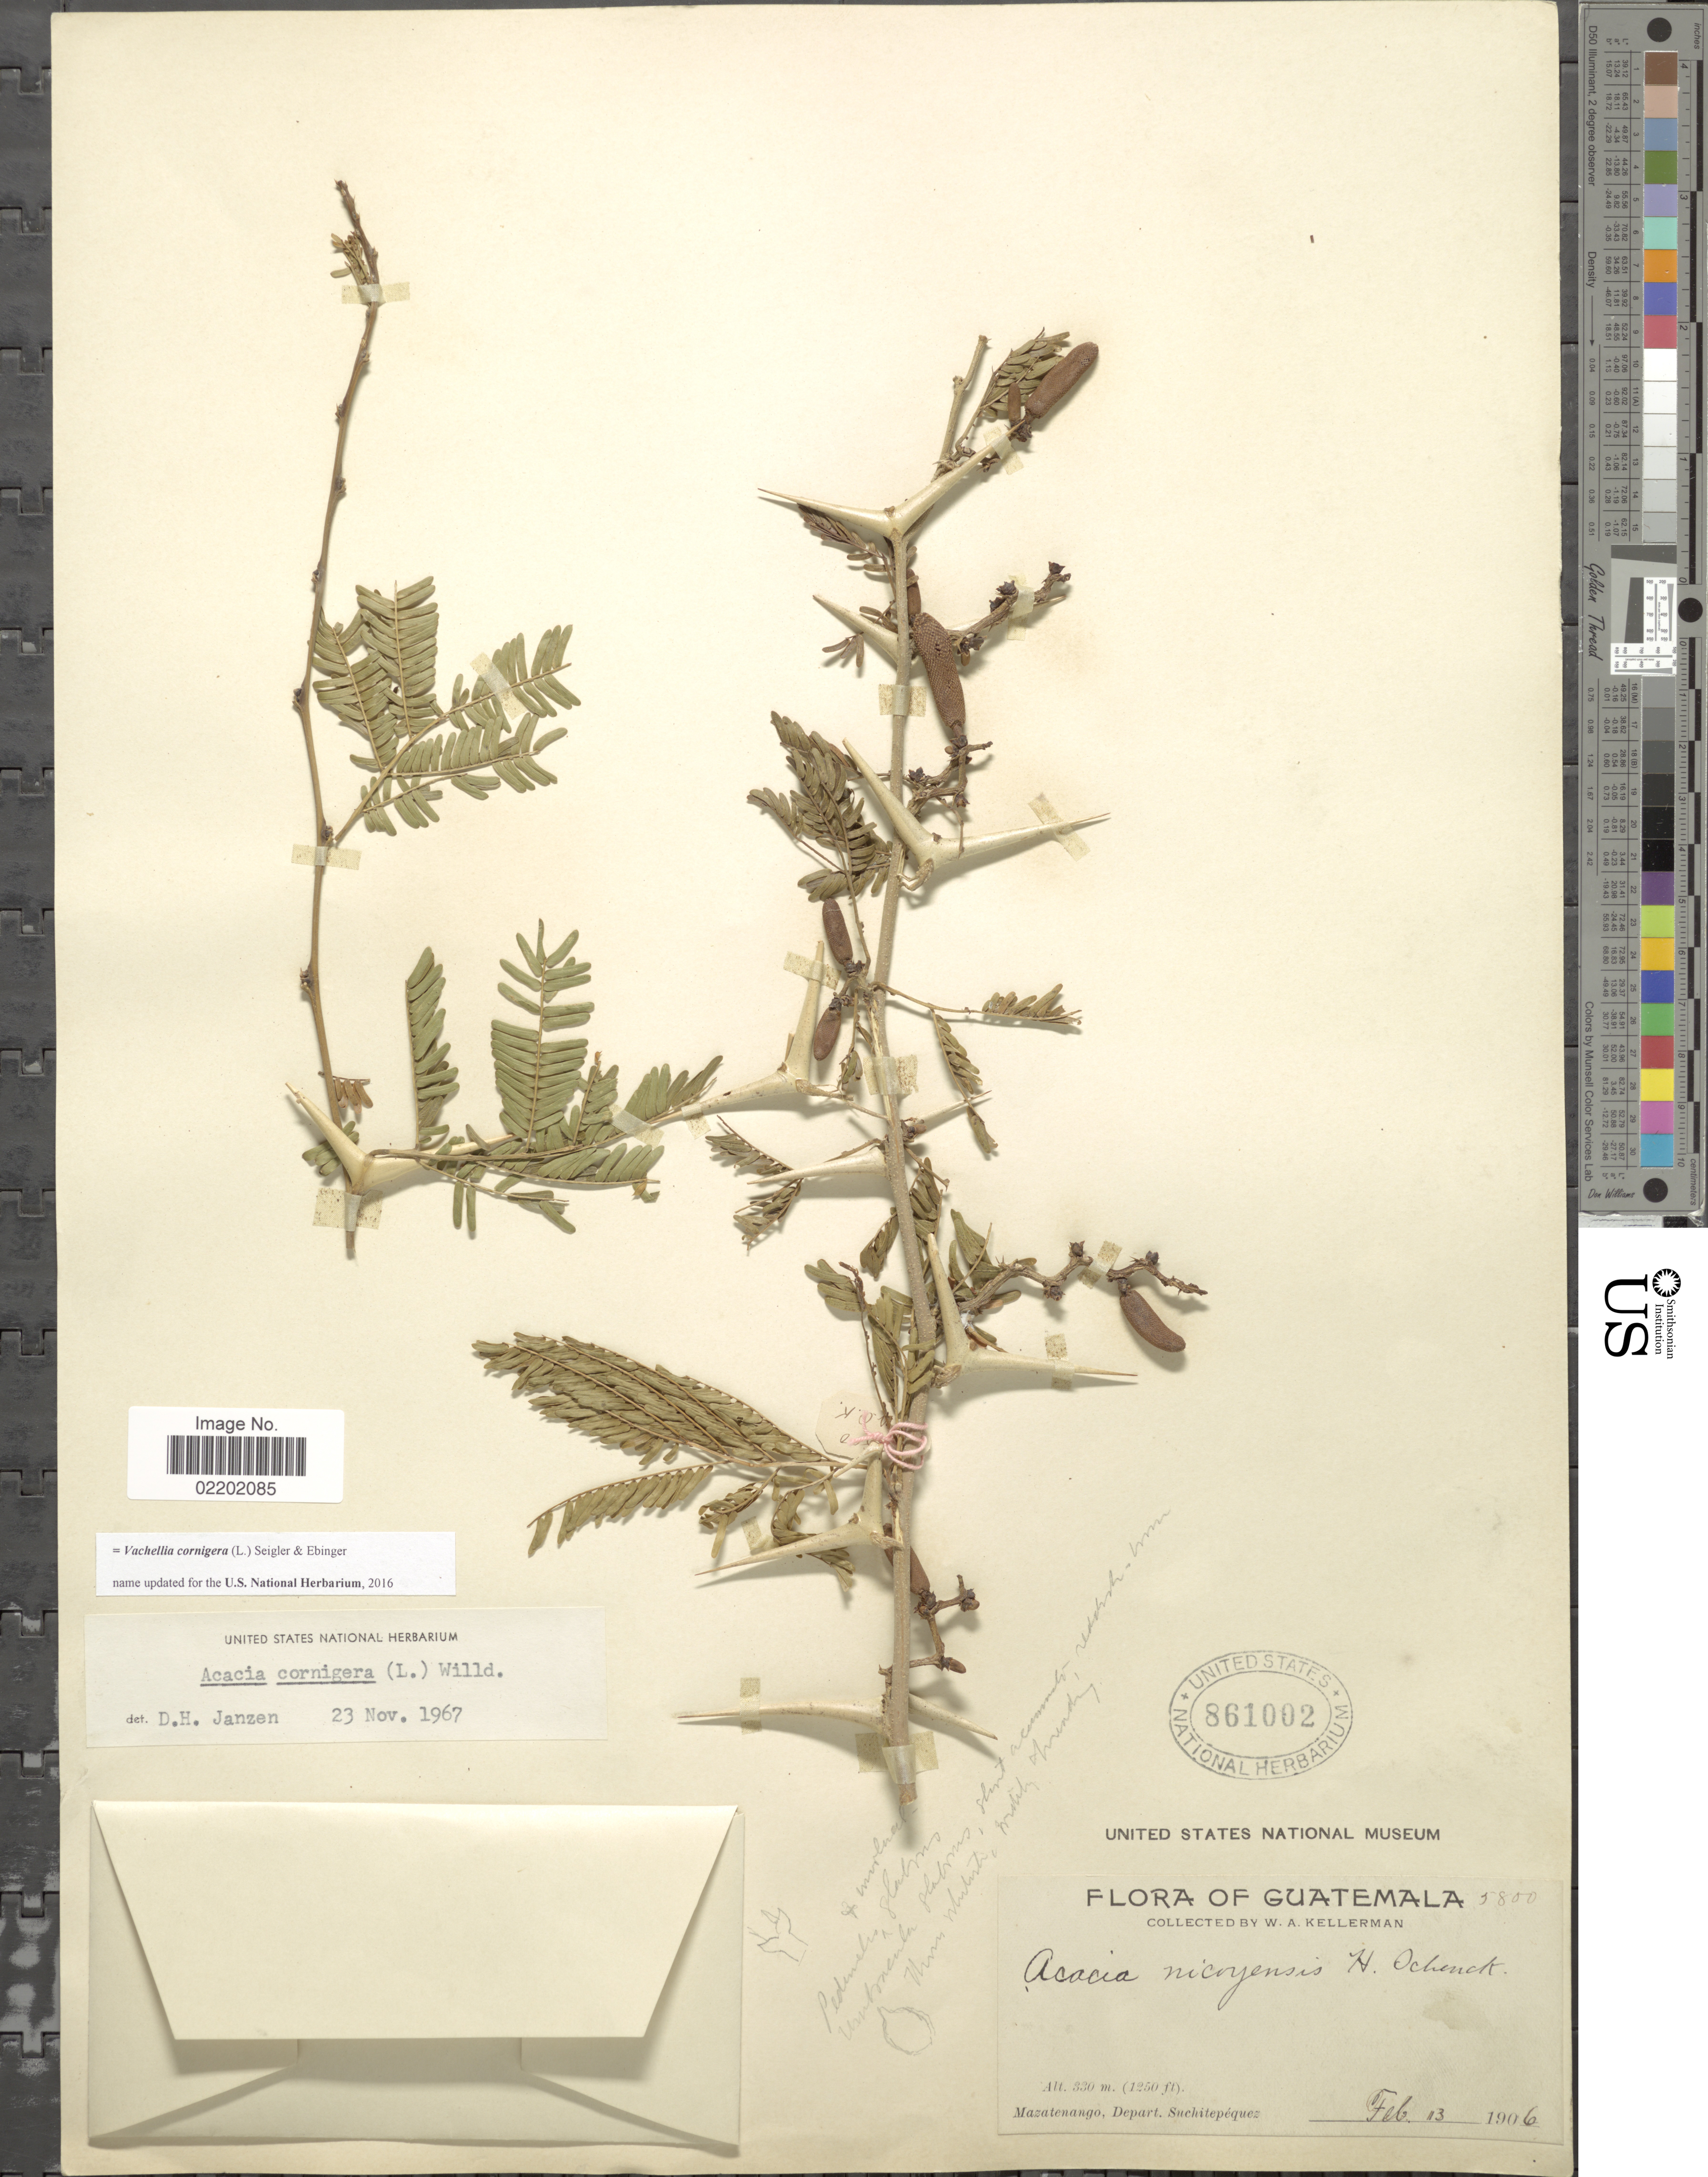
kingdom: Plantae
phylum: Tracheophyta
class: Magnoliopsida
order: Fabales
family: Fabaceae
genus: Vachellia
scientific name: Vachellia cornigera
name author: (L.) Seigler & Ebinger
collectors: W. Kellerman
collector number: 5800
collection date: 1906-02-13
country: Guatemala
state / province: Suchitepéquez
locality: Mazatenango, Depart Suchitepéquez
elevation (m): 381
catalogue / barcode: US 861002